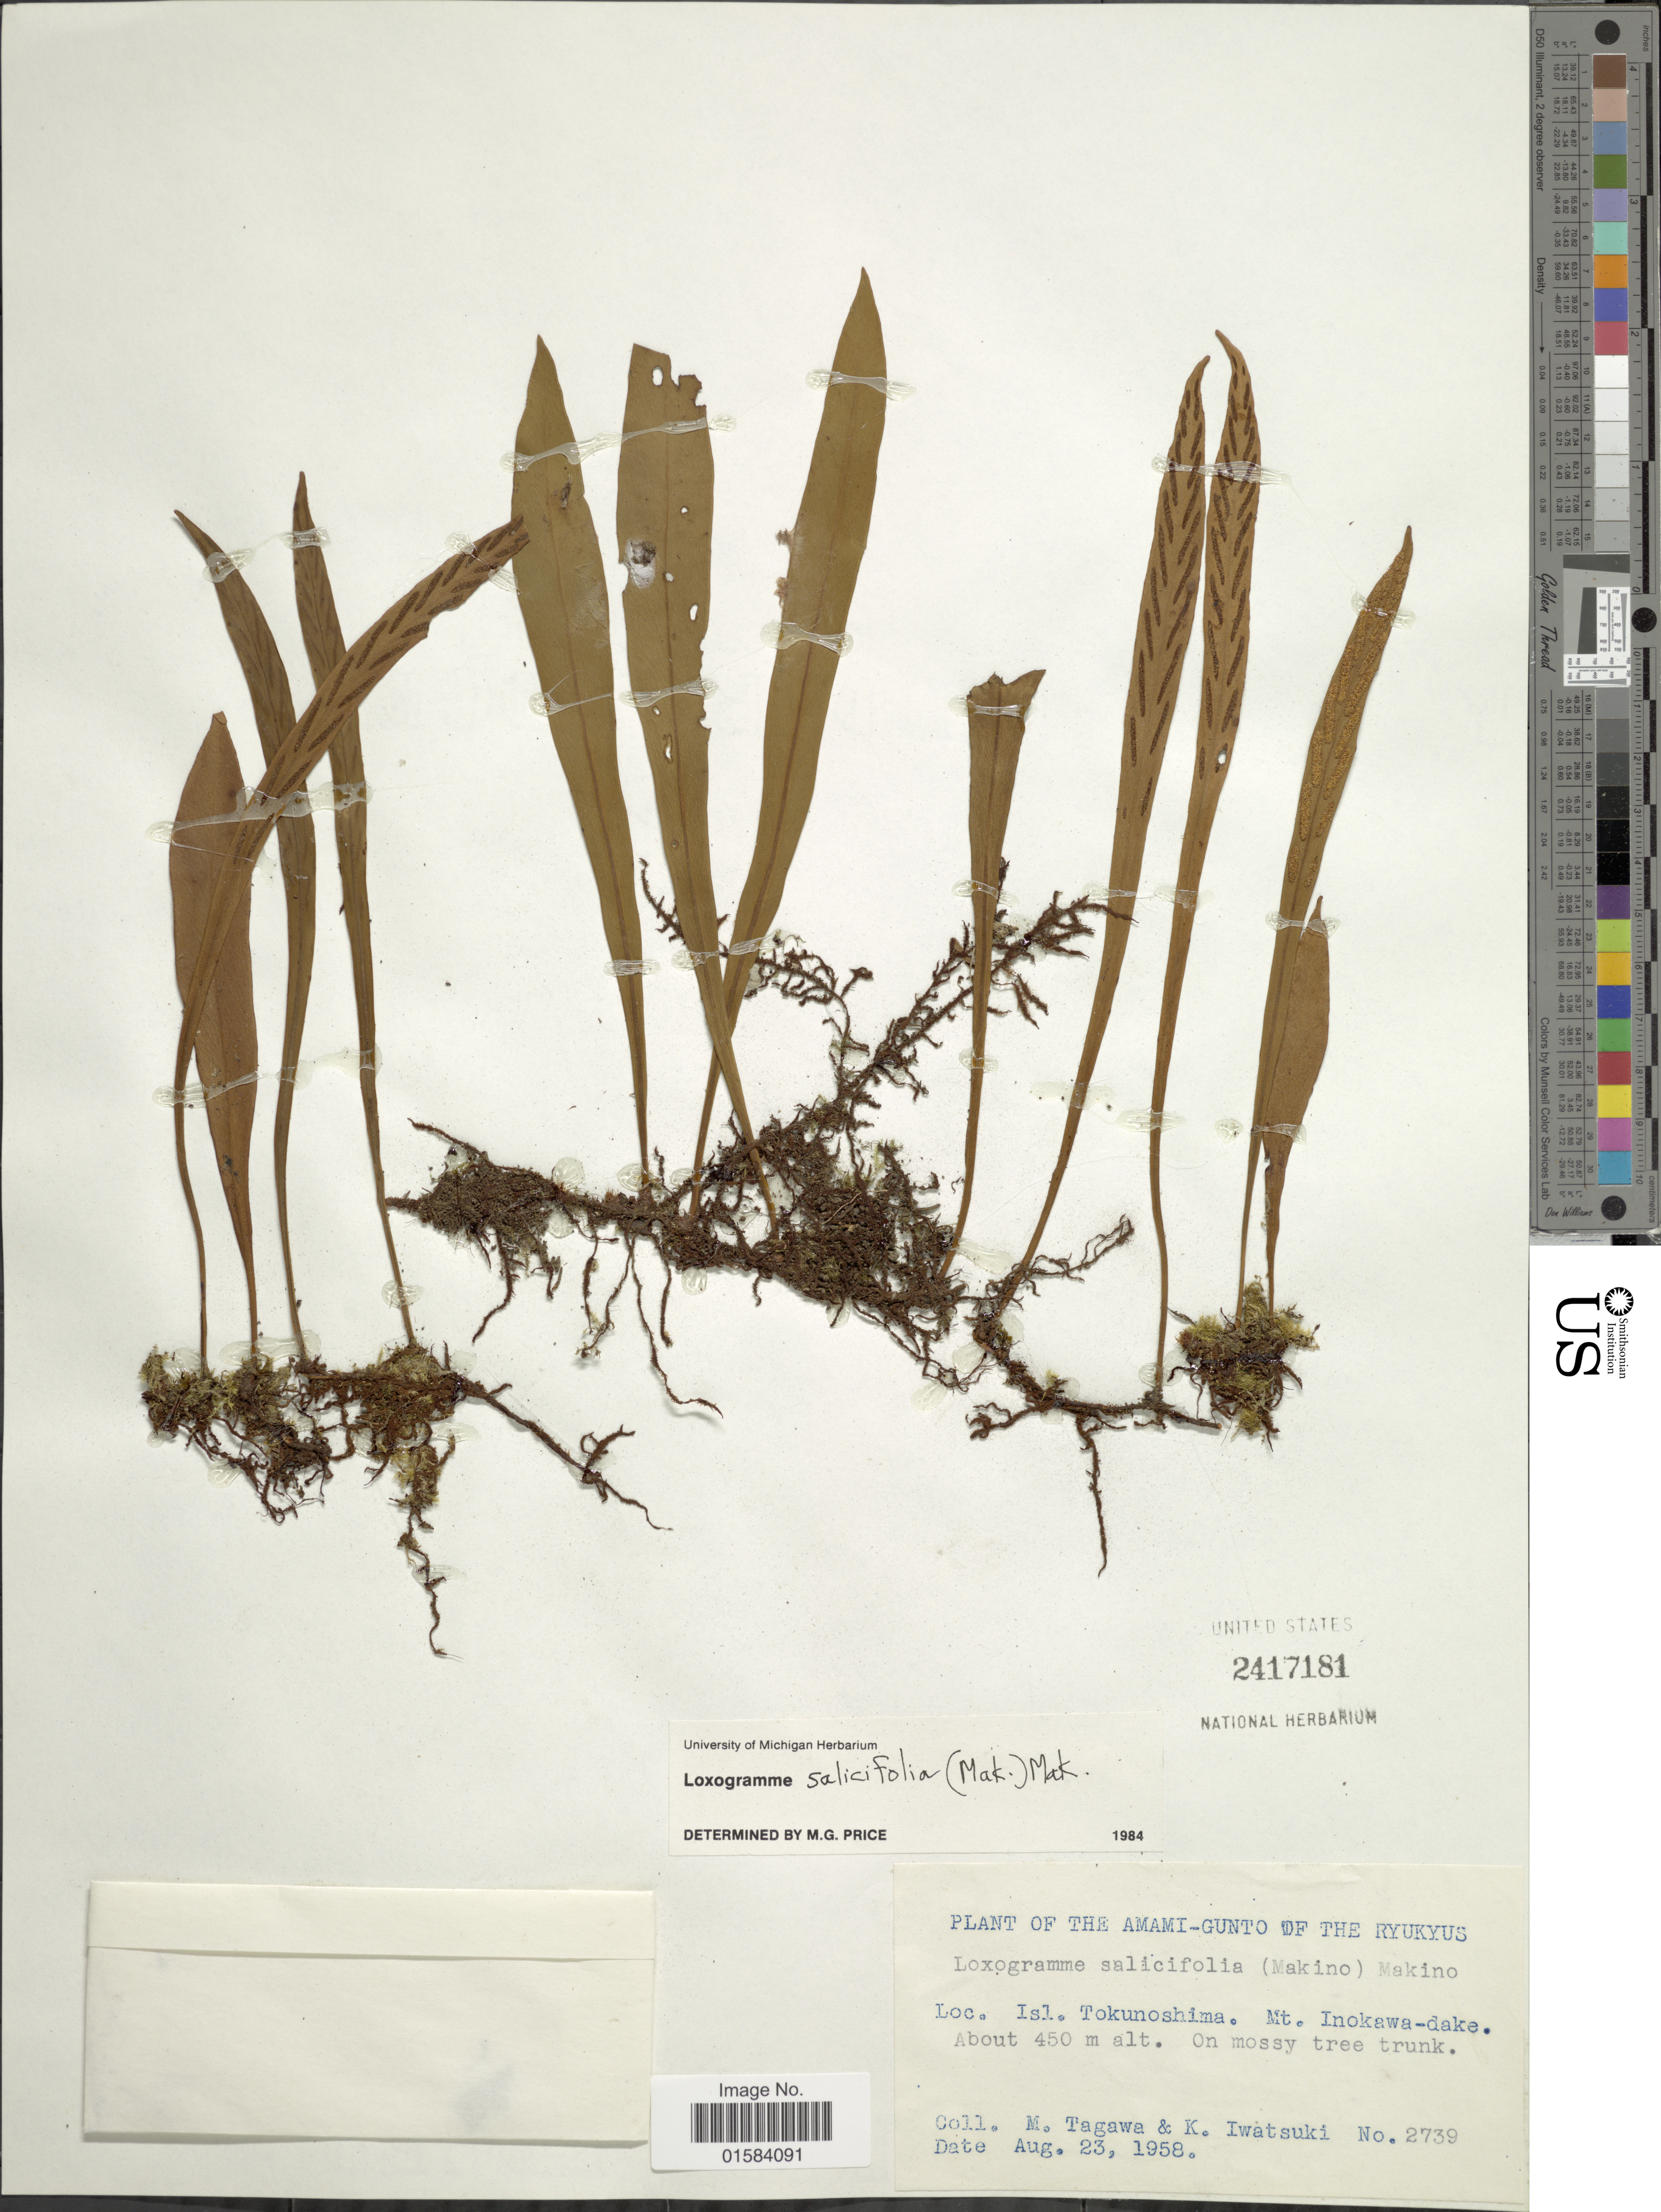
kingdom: Plantae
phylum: Tracheophyta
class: Polypodiopsida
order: Polypodiales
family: Polypodiaceae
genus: Loxogramme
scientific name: Loxogramme salicifolia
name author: (Makino) Makino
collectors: M. Tagawa & K. Iwatsuki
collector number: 2739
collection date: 1958-08-23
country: Japan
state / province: Okinawa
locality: The Amami-Gunto of the Ryukyu, Isl. Tokunoshima Mt Inokawa-dake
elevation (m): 450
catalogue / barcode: US 2417181